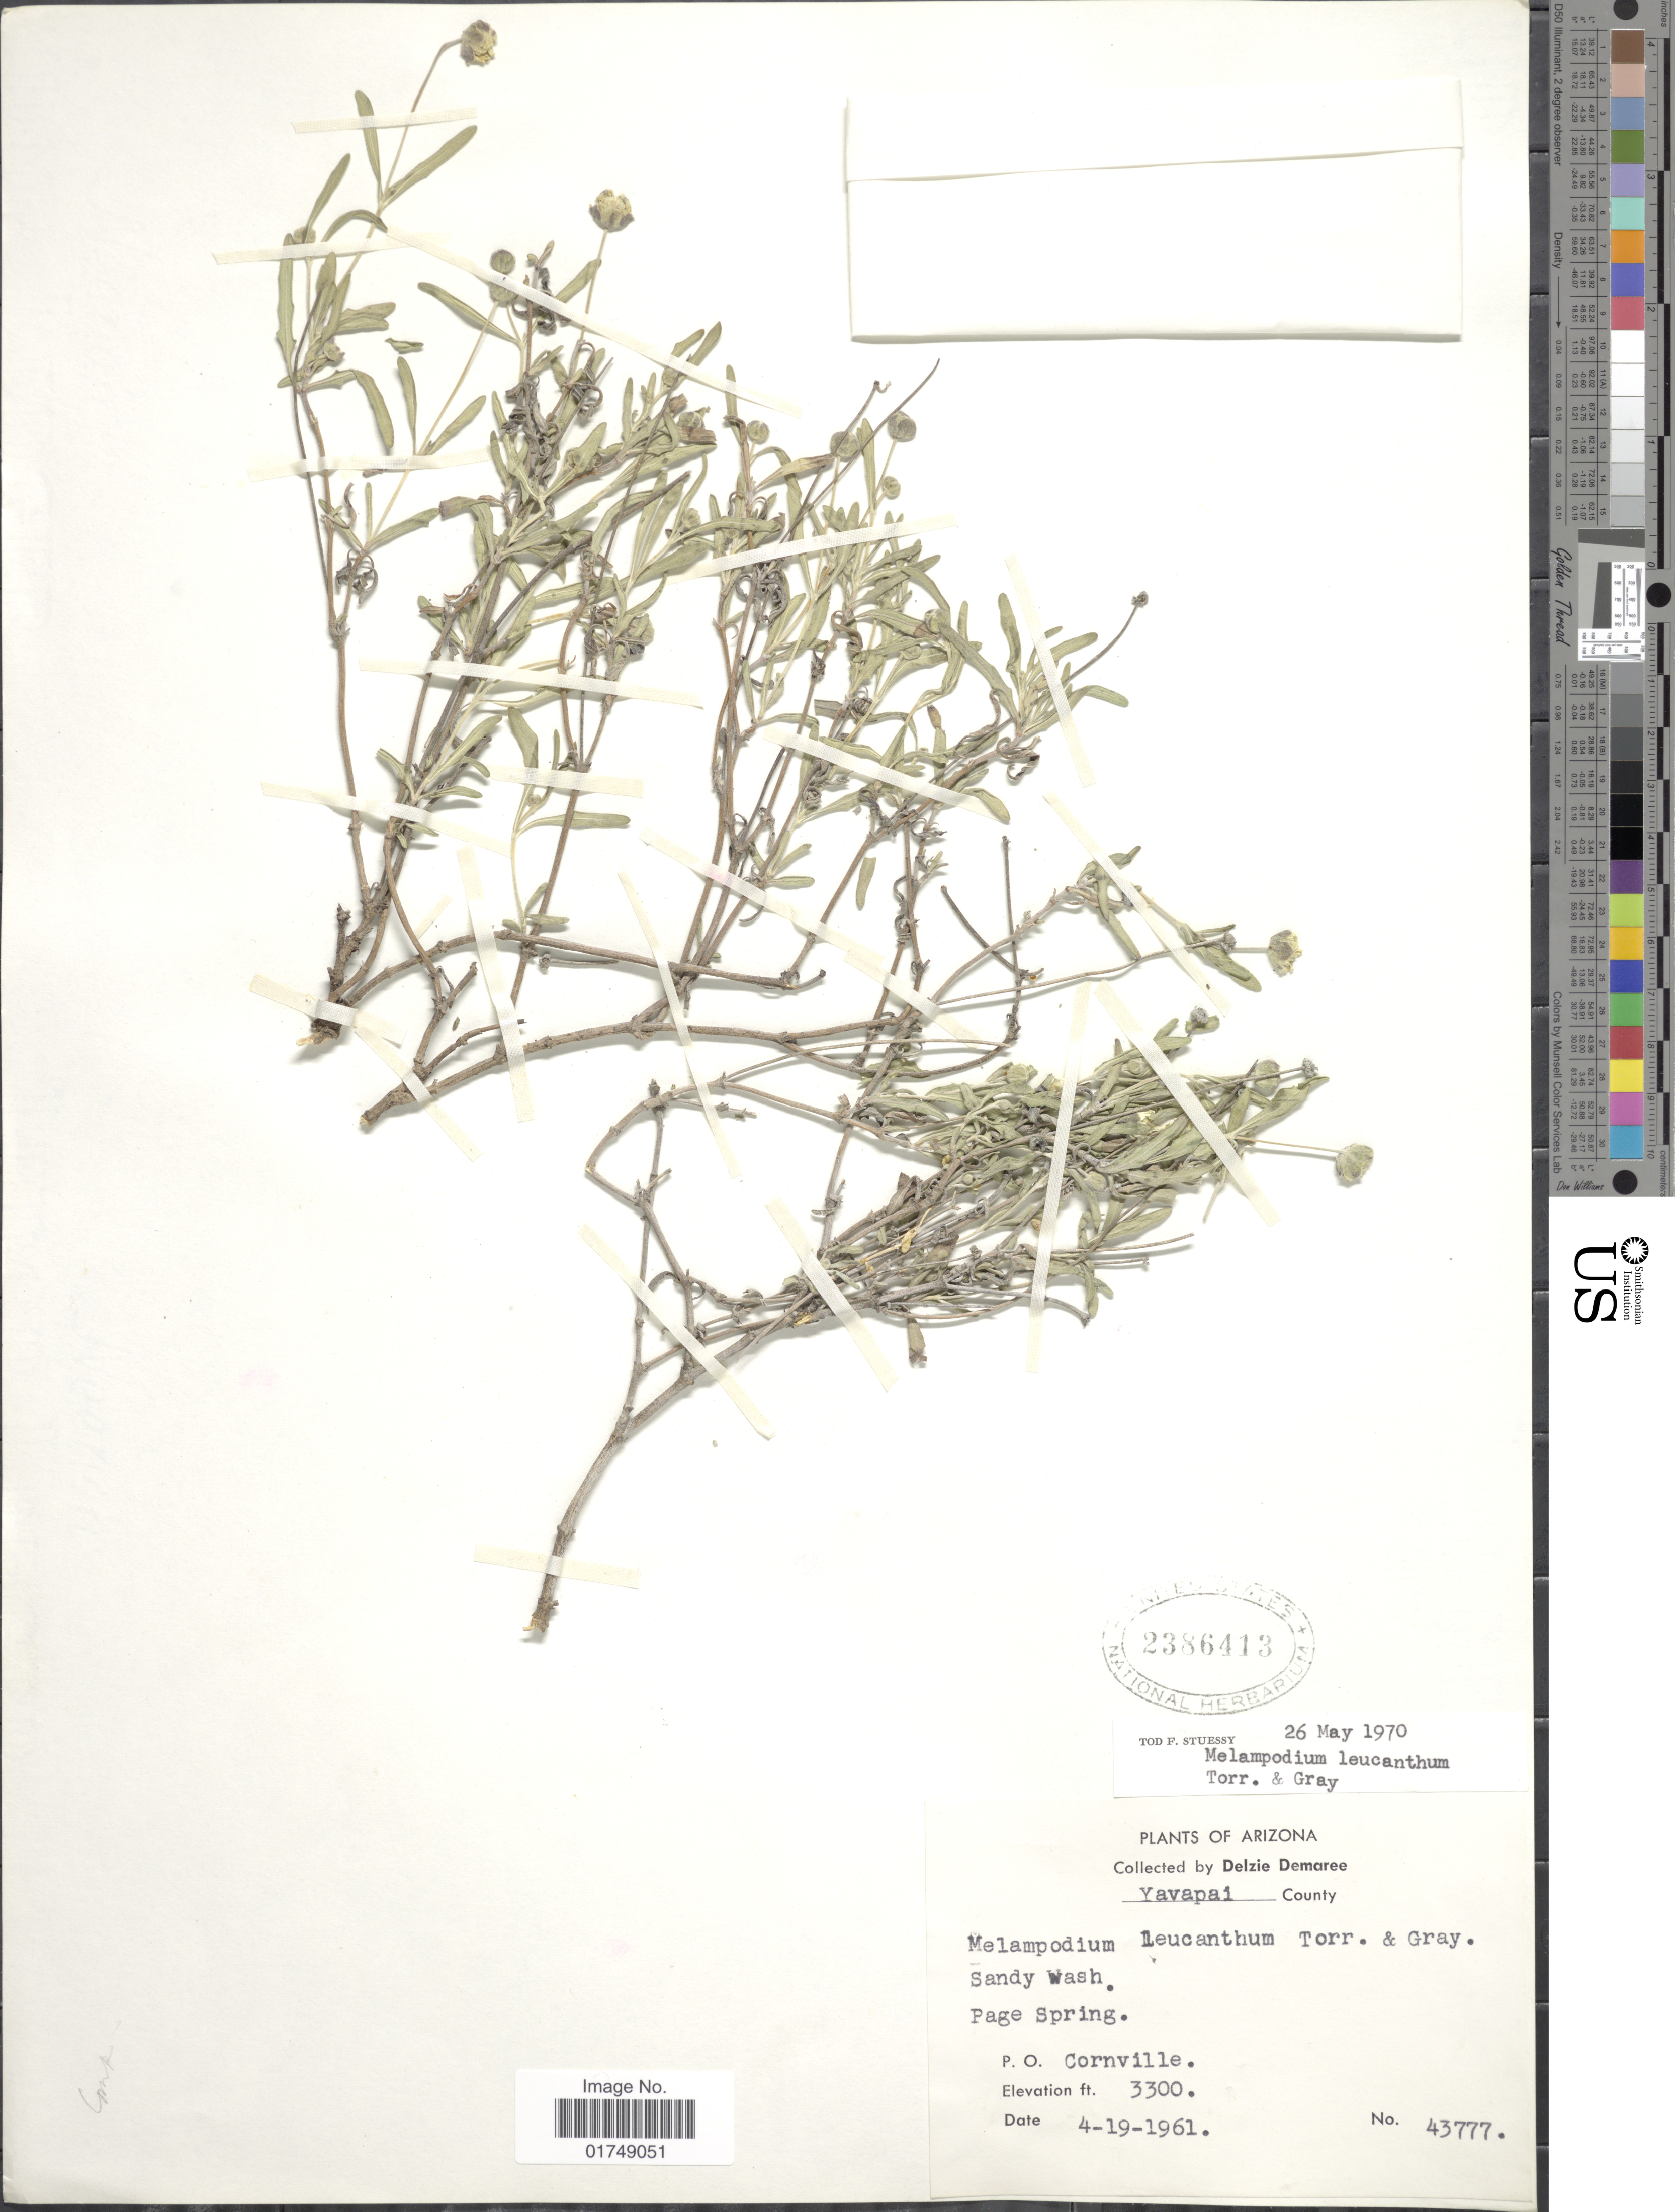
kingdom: Plantae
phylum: Tracheophyta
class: Magnoliopsida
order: Asterales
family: Asteraceae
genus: Melampodium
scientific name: Melampodium leucanthum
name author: Torr. & A. Gray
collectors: D. Demaree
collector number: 43777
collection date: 1961-04-19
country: United States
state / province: Arizona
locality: Yavapai County. Page Spring.P. O. Cornville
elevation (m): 1006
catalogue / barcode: US 2386413